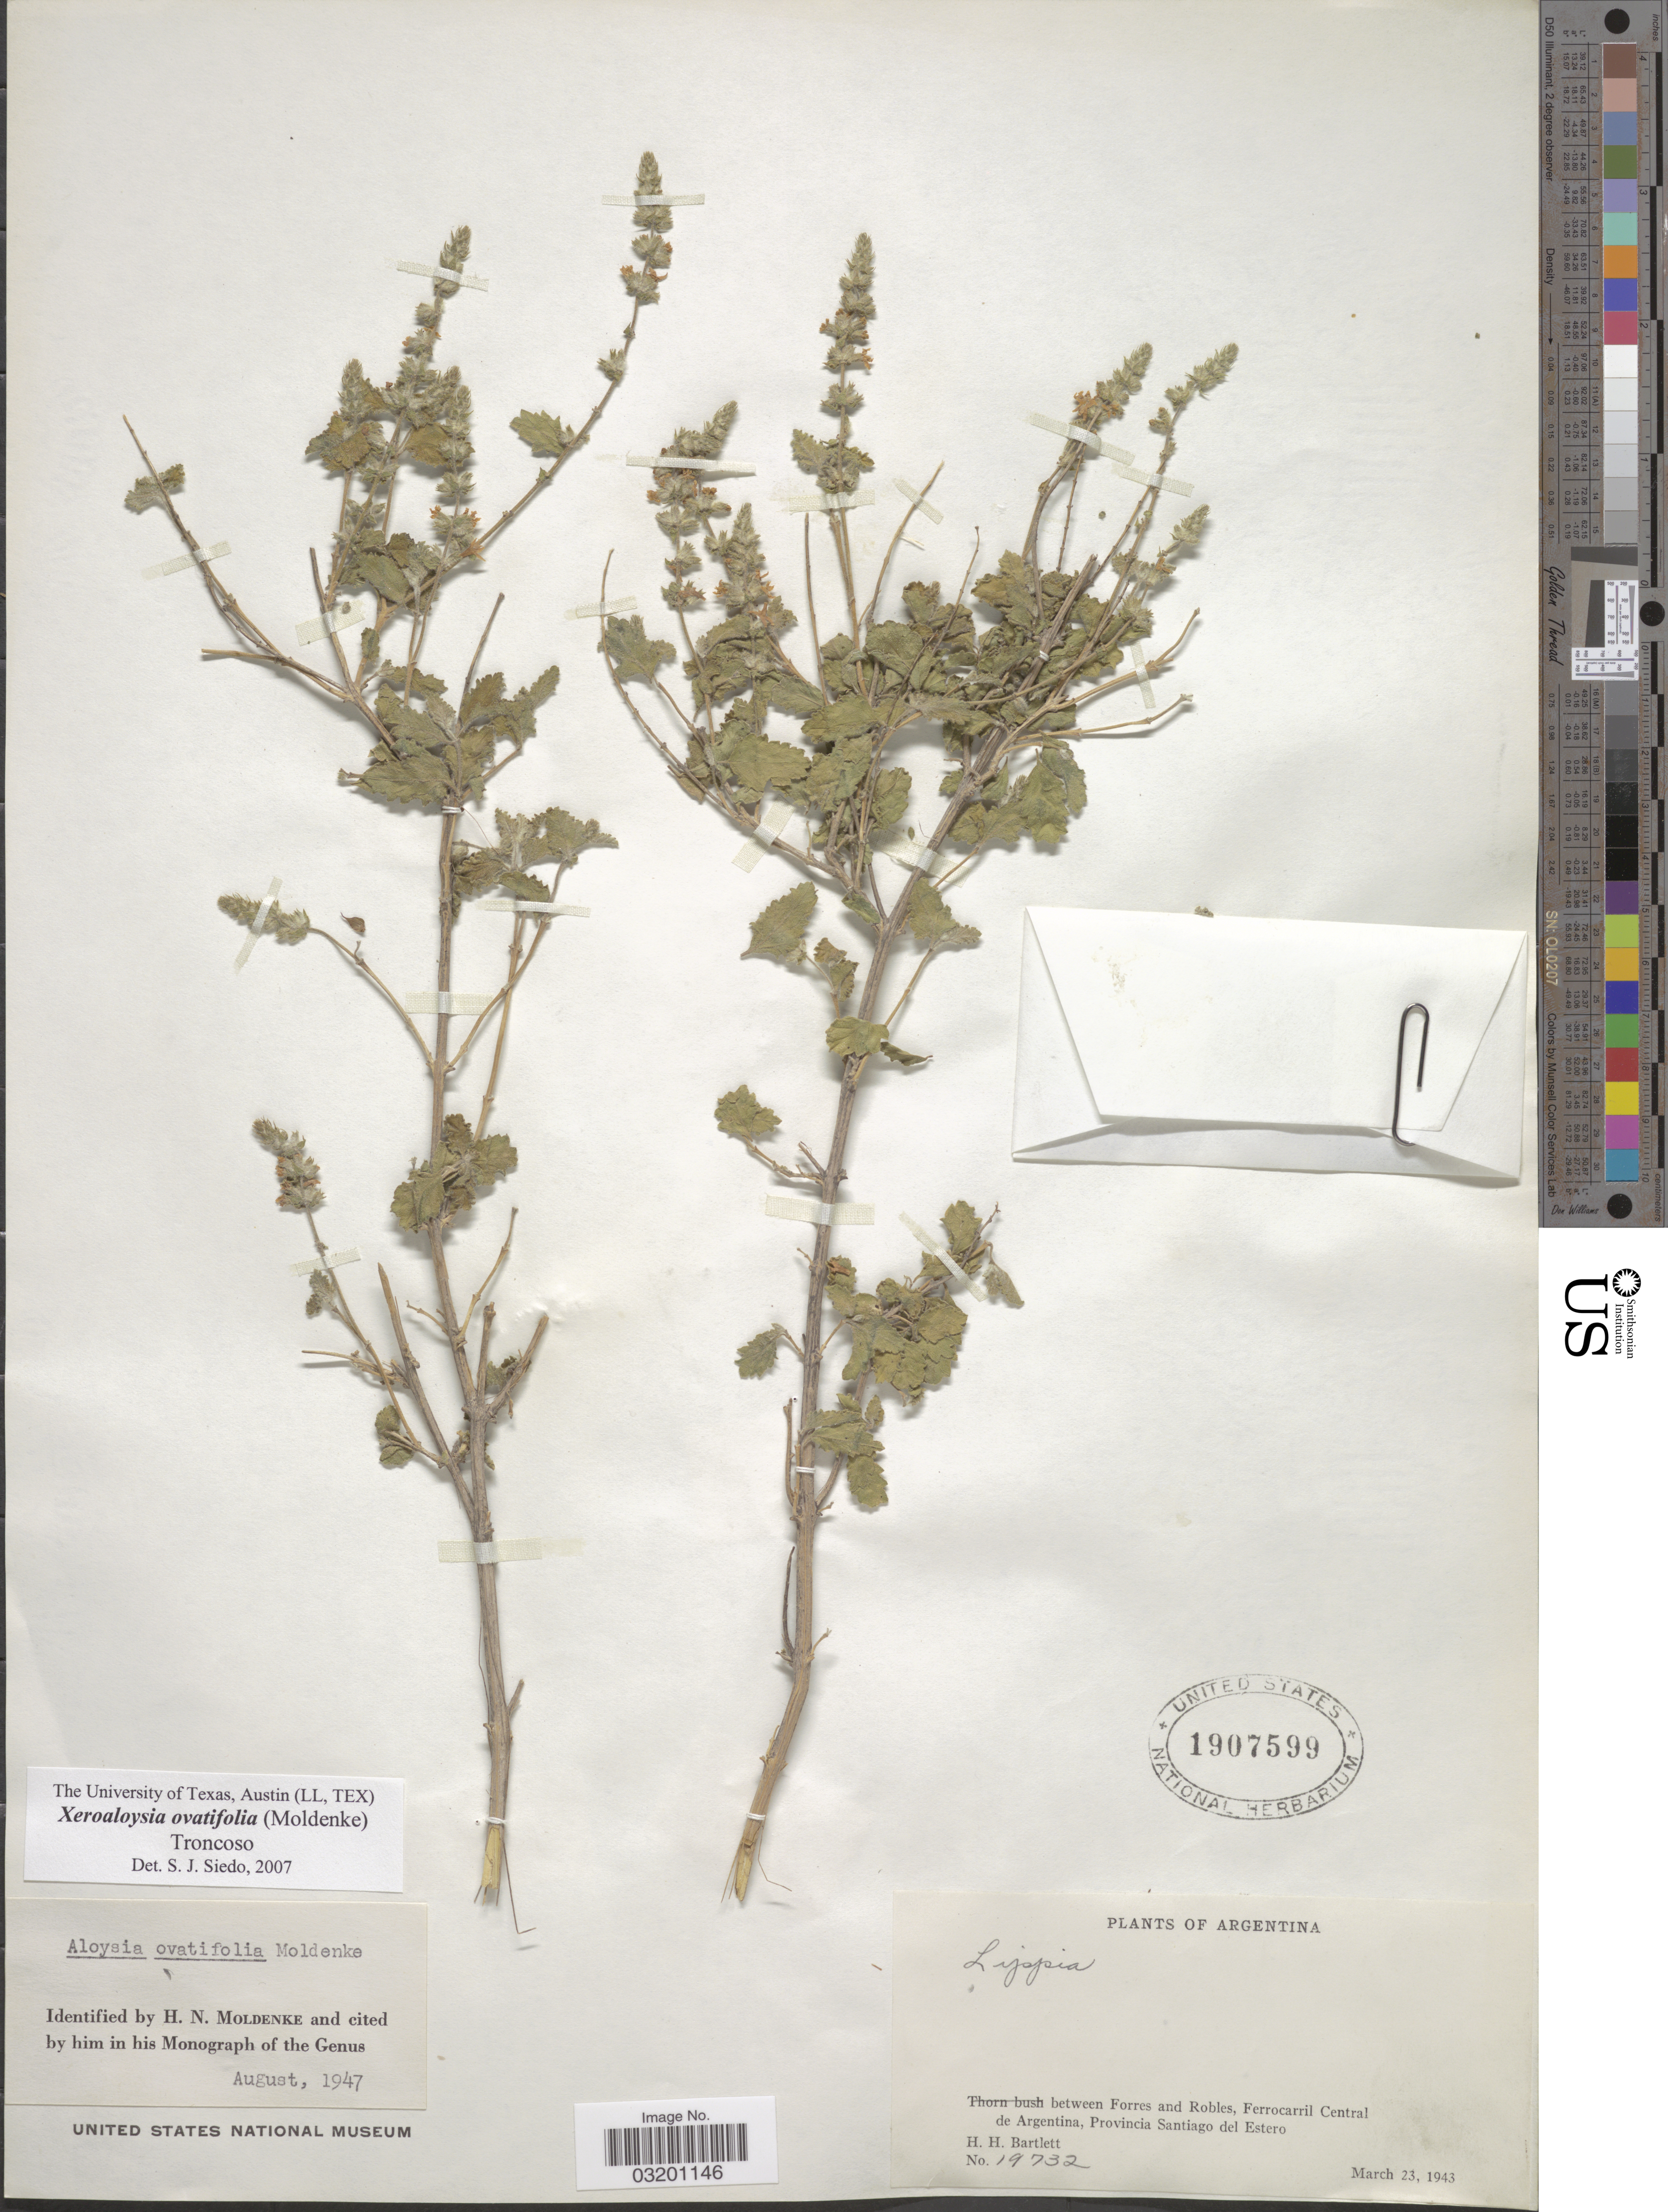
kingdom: Plantae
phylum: Tracheophyta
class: Magnoliopsida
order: Lamiales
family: Verbenaceae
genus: Xeroaloysia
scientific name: Xeroaloysia ovatifolia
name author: (Moldenke) Tronc.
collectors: H. H. Bartlett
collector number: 19732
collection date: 1943-03-23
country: Argentina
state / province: Santiago del Estero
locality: Between Forres and Robles, Ferrocarril Central de Argentina.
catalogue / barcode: US 1907599